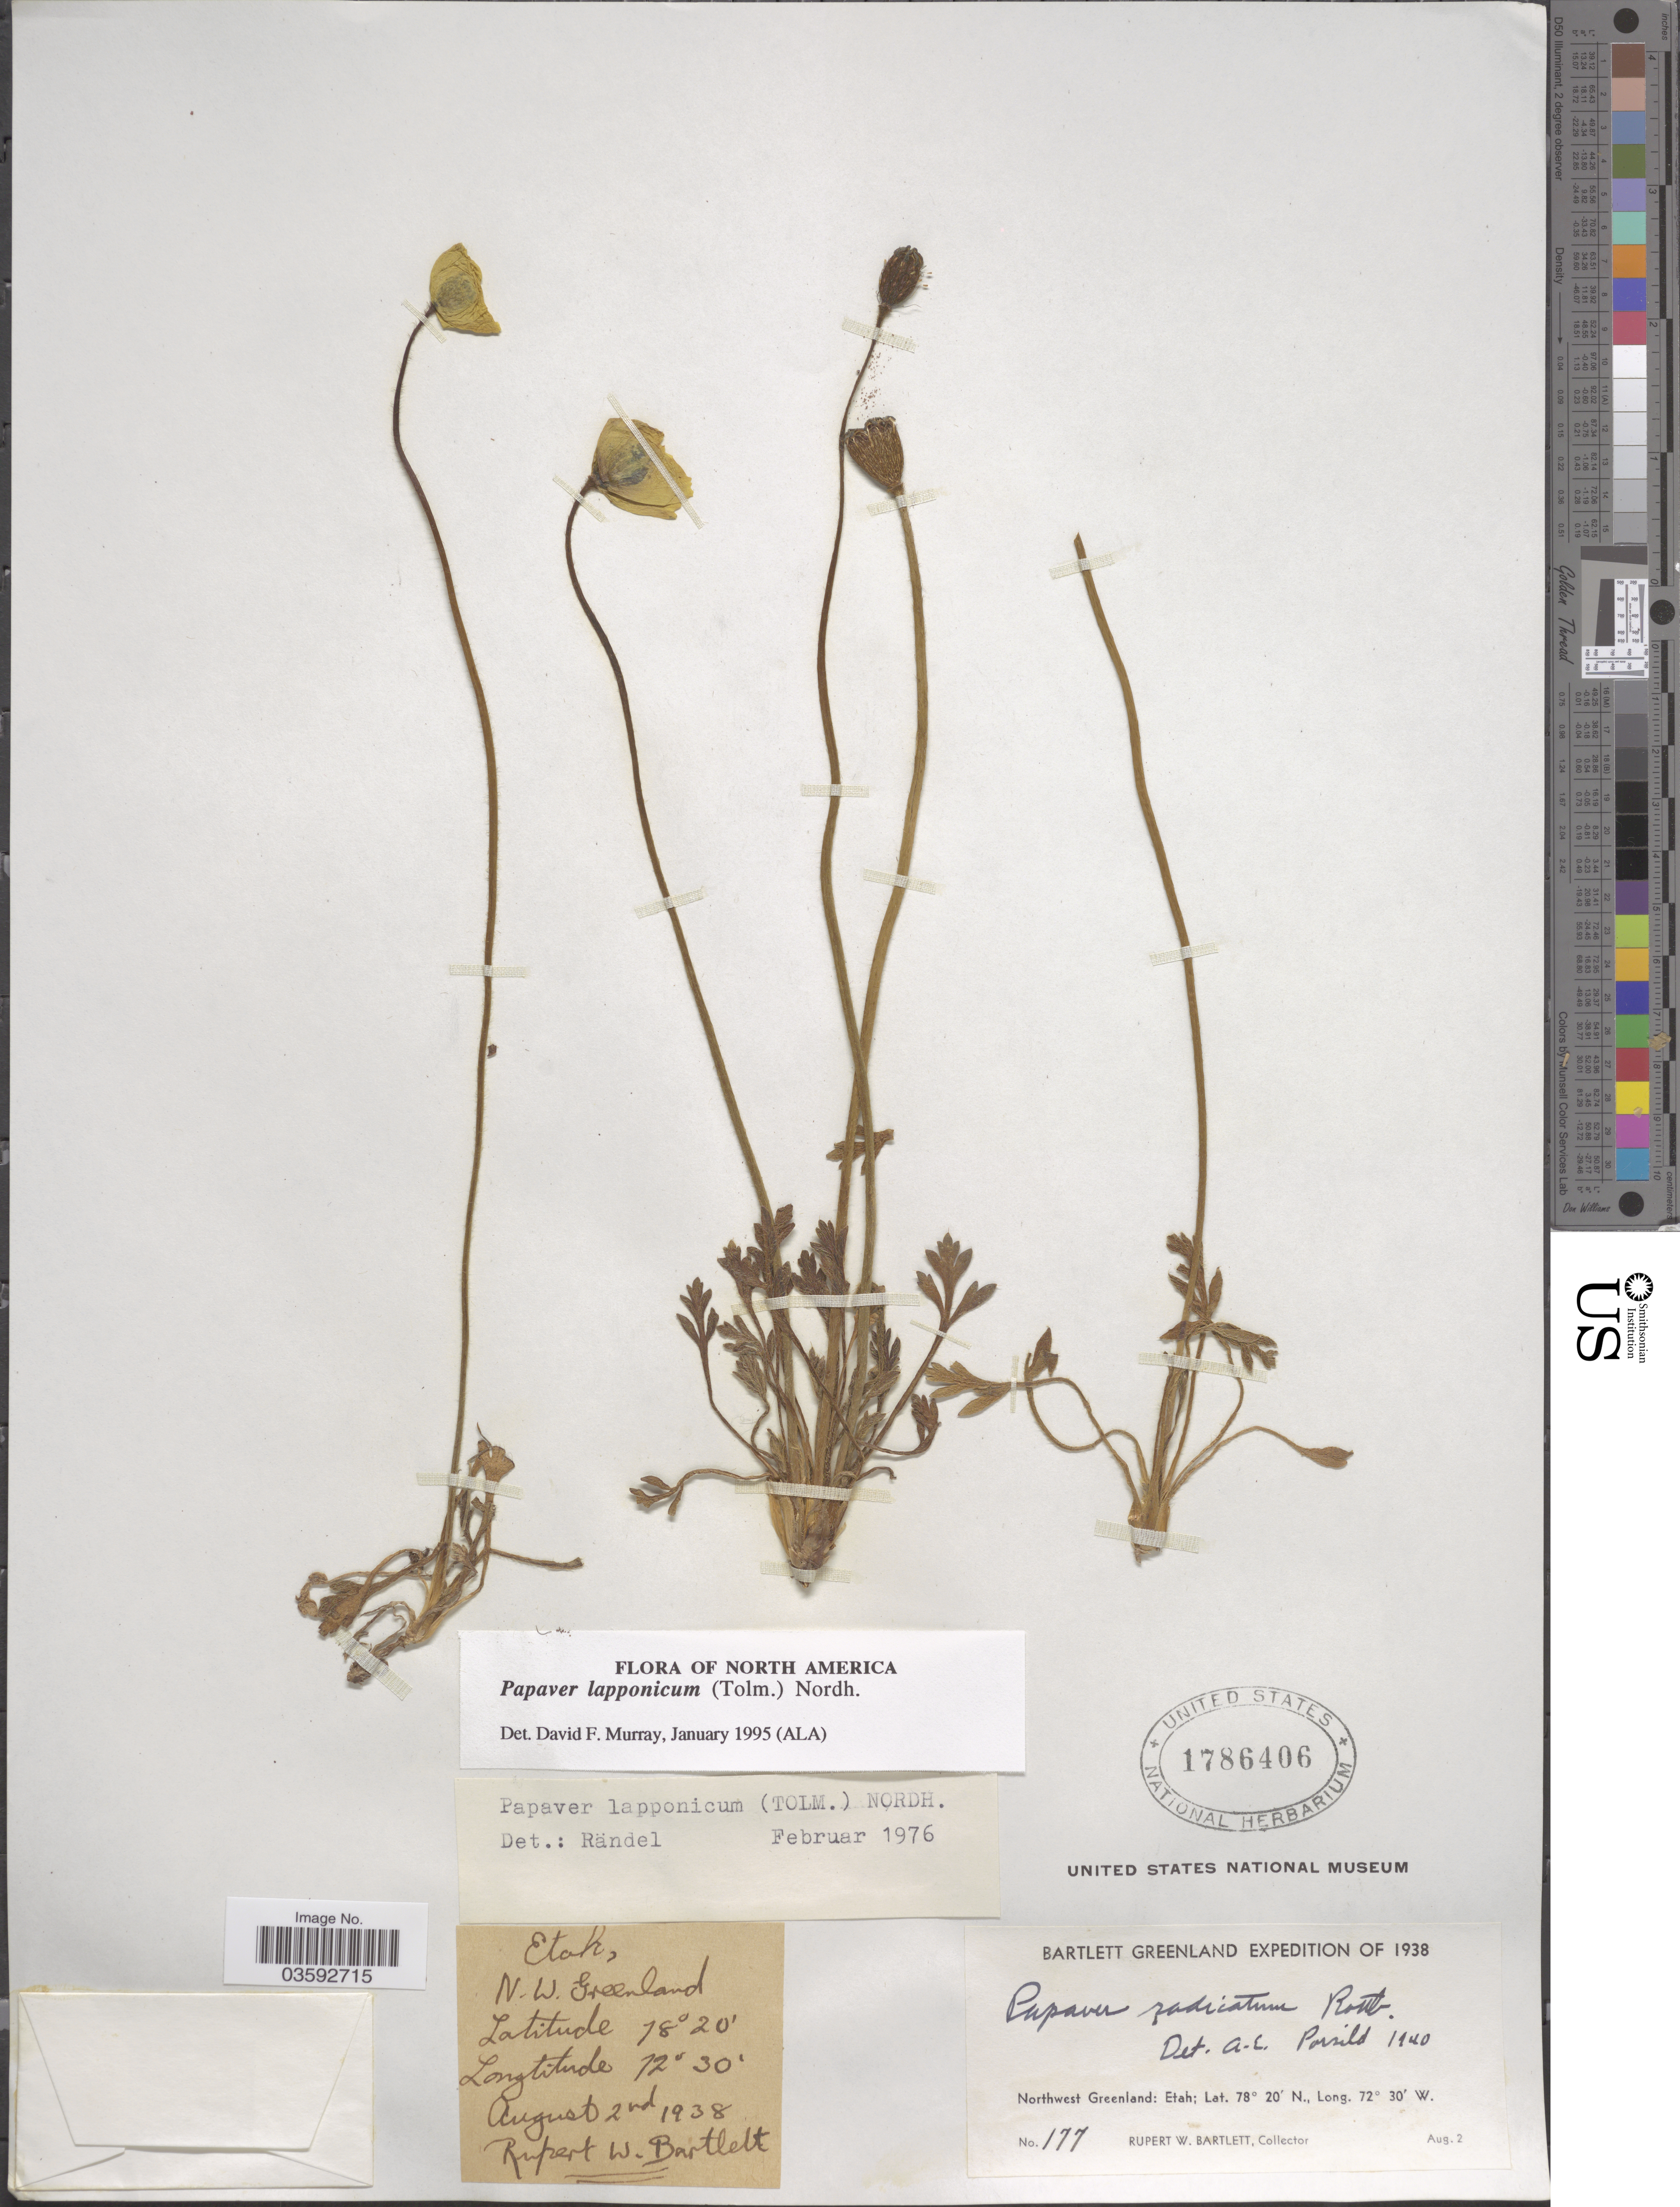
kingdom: Plantae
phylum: Tracheophyta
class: Magnoliopsida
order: Ranunculales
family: Papaveraceae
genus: Papaver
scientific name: Papaver lapponicum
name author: (Tolm.) Nordh.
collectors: R. W. Bartlett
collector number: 177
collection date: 1938-08-02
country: Greenland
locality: Northwest Greenland: Etah.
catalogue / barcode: US 1786406